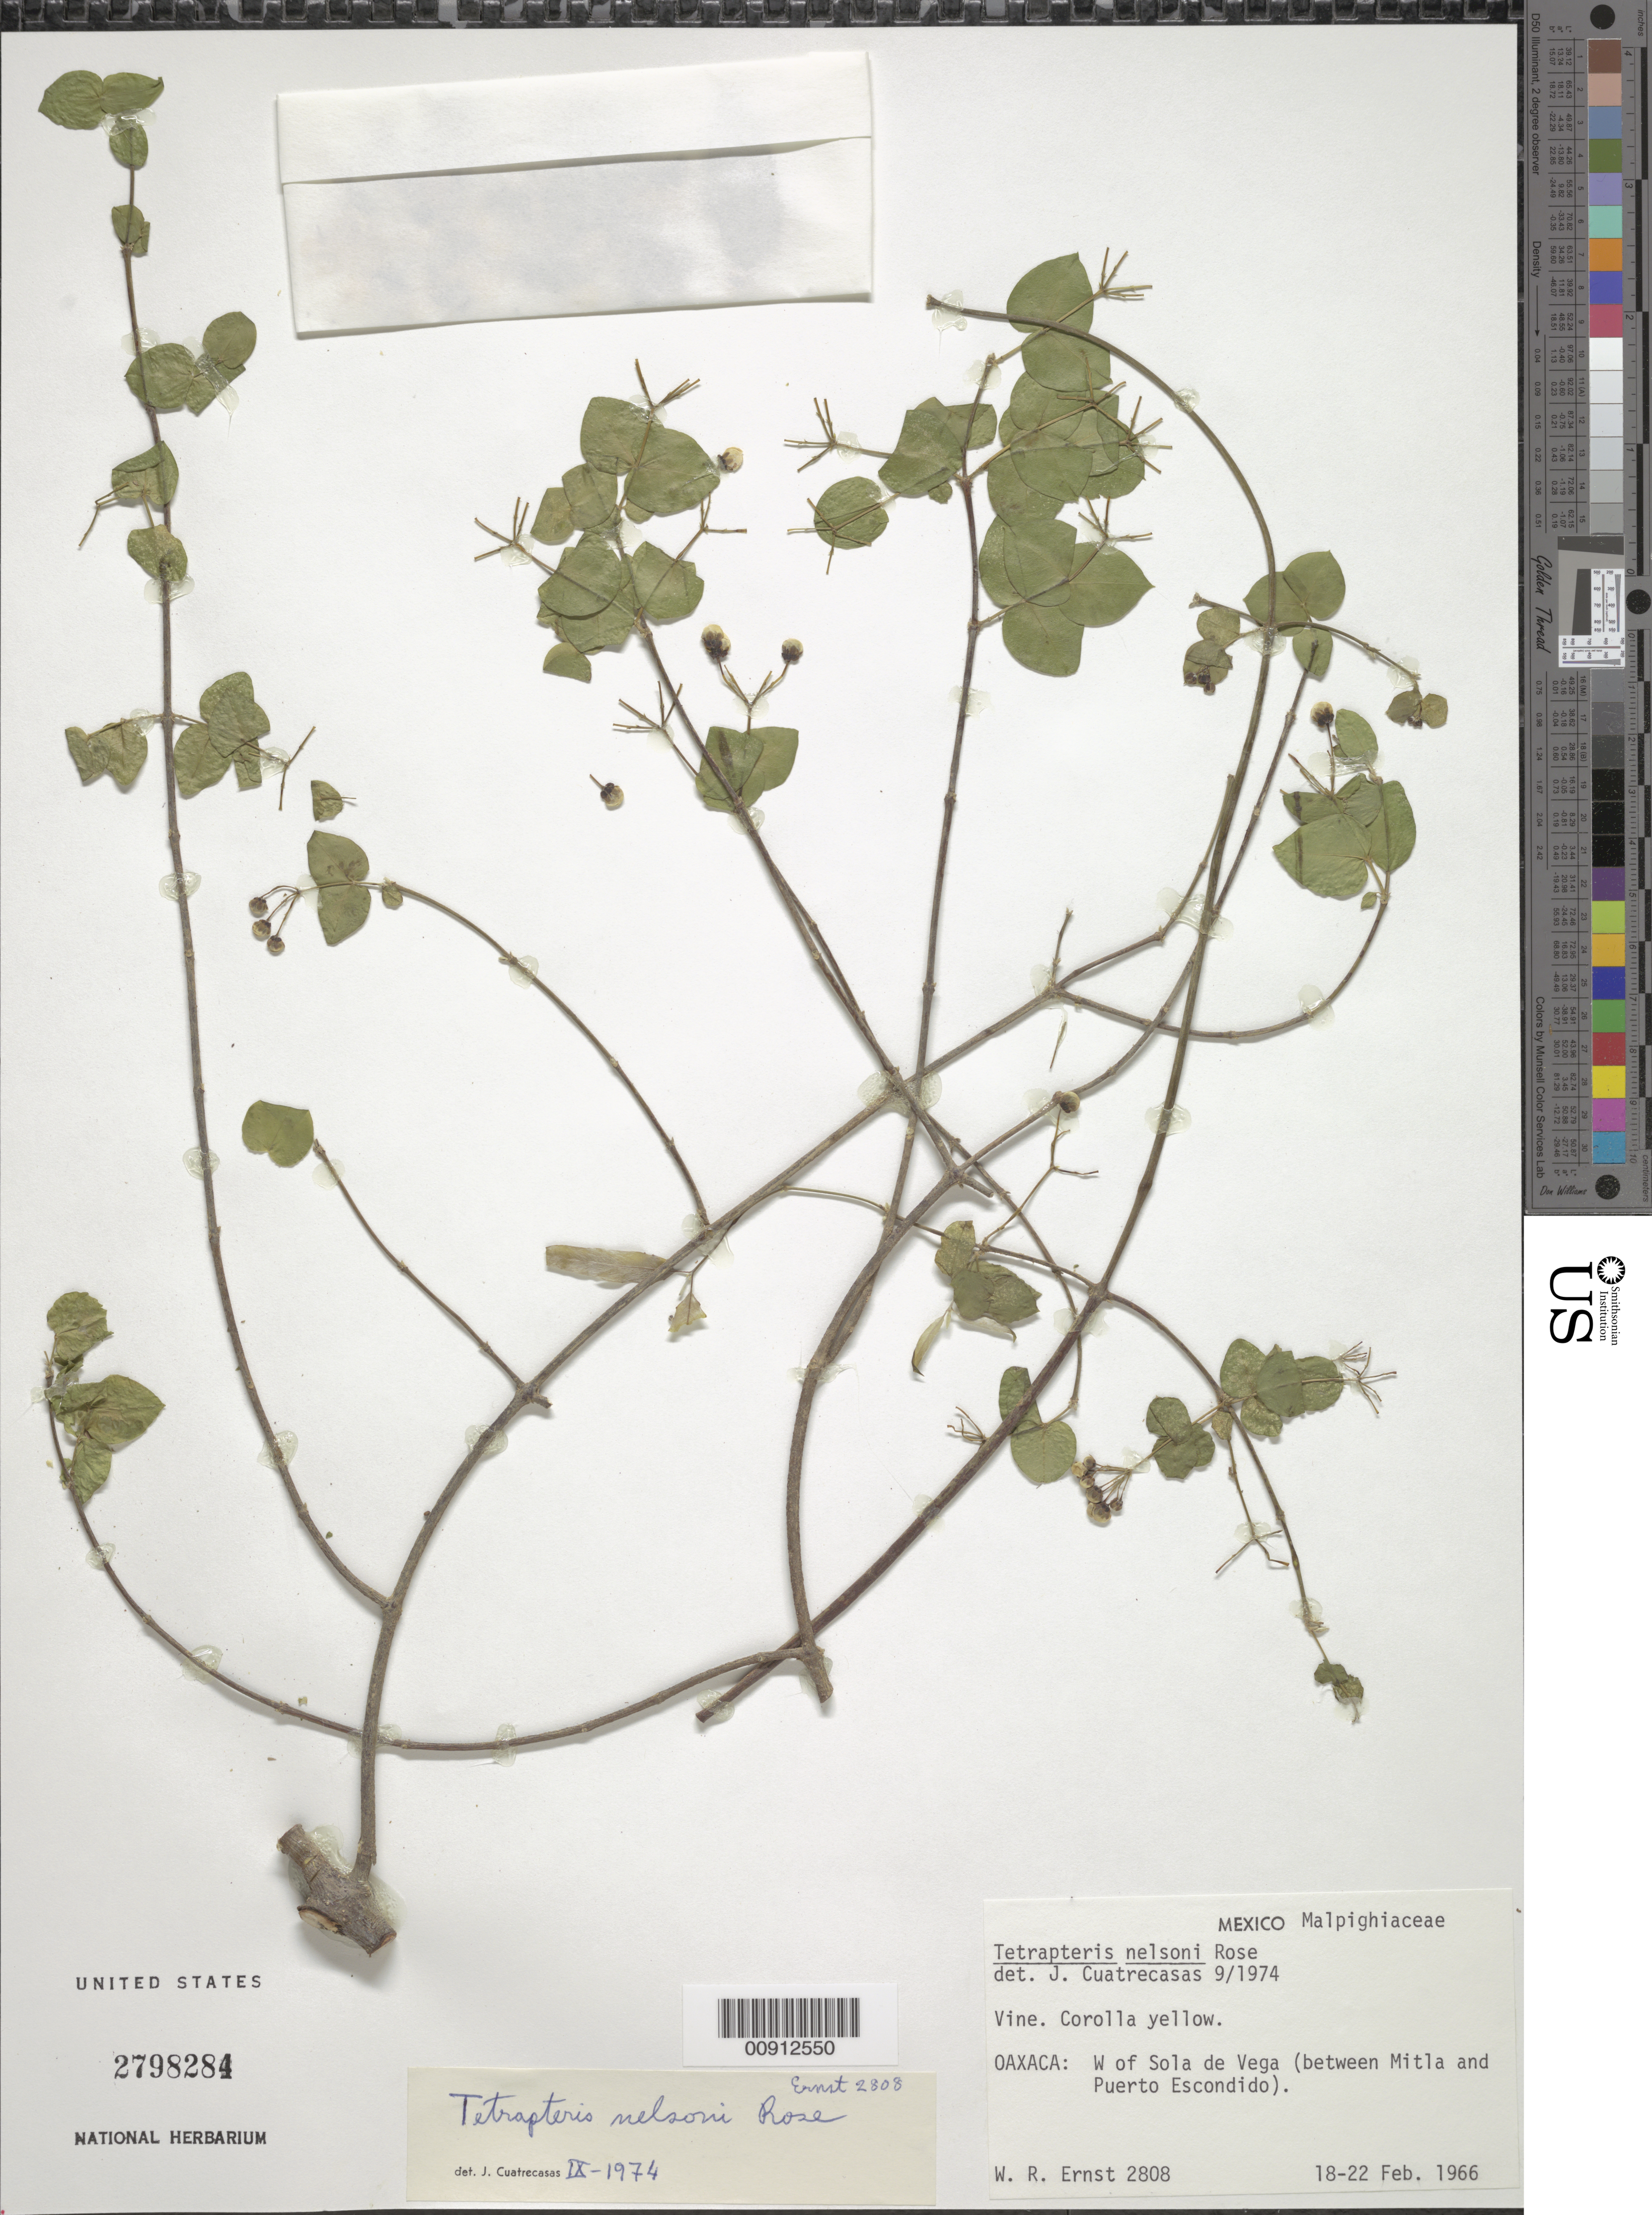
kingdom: Plantae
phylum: Tracheophyta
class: Magnoliopsida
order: Malpighiales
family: Malpighiaceae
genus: Tetrapterys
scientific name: Tetrapterys nelsonii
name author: Rose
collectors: W. R. Ernst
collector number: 2808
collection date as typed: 18 Feb 1966 to 22 Feb 1966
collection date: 1966-02-18/1966-02-22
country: Mexico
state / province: Oaxaca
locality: Oaxaca: W of Sola de Vega (between Mitla and Puerto Escondido).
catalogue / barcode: US 2798284